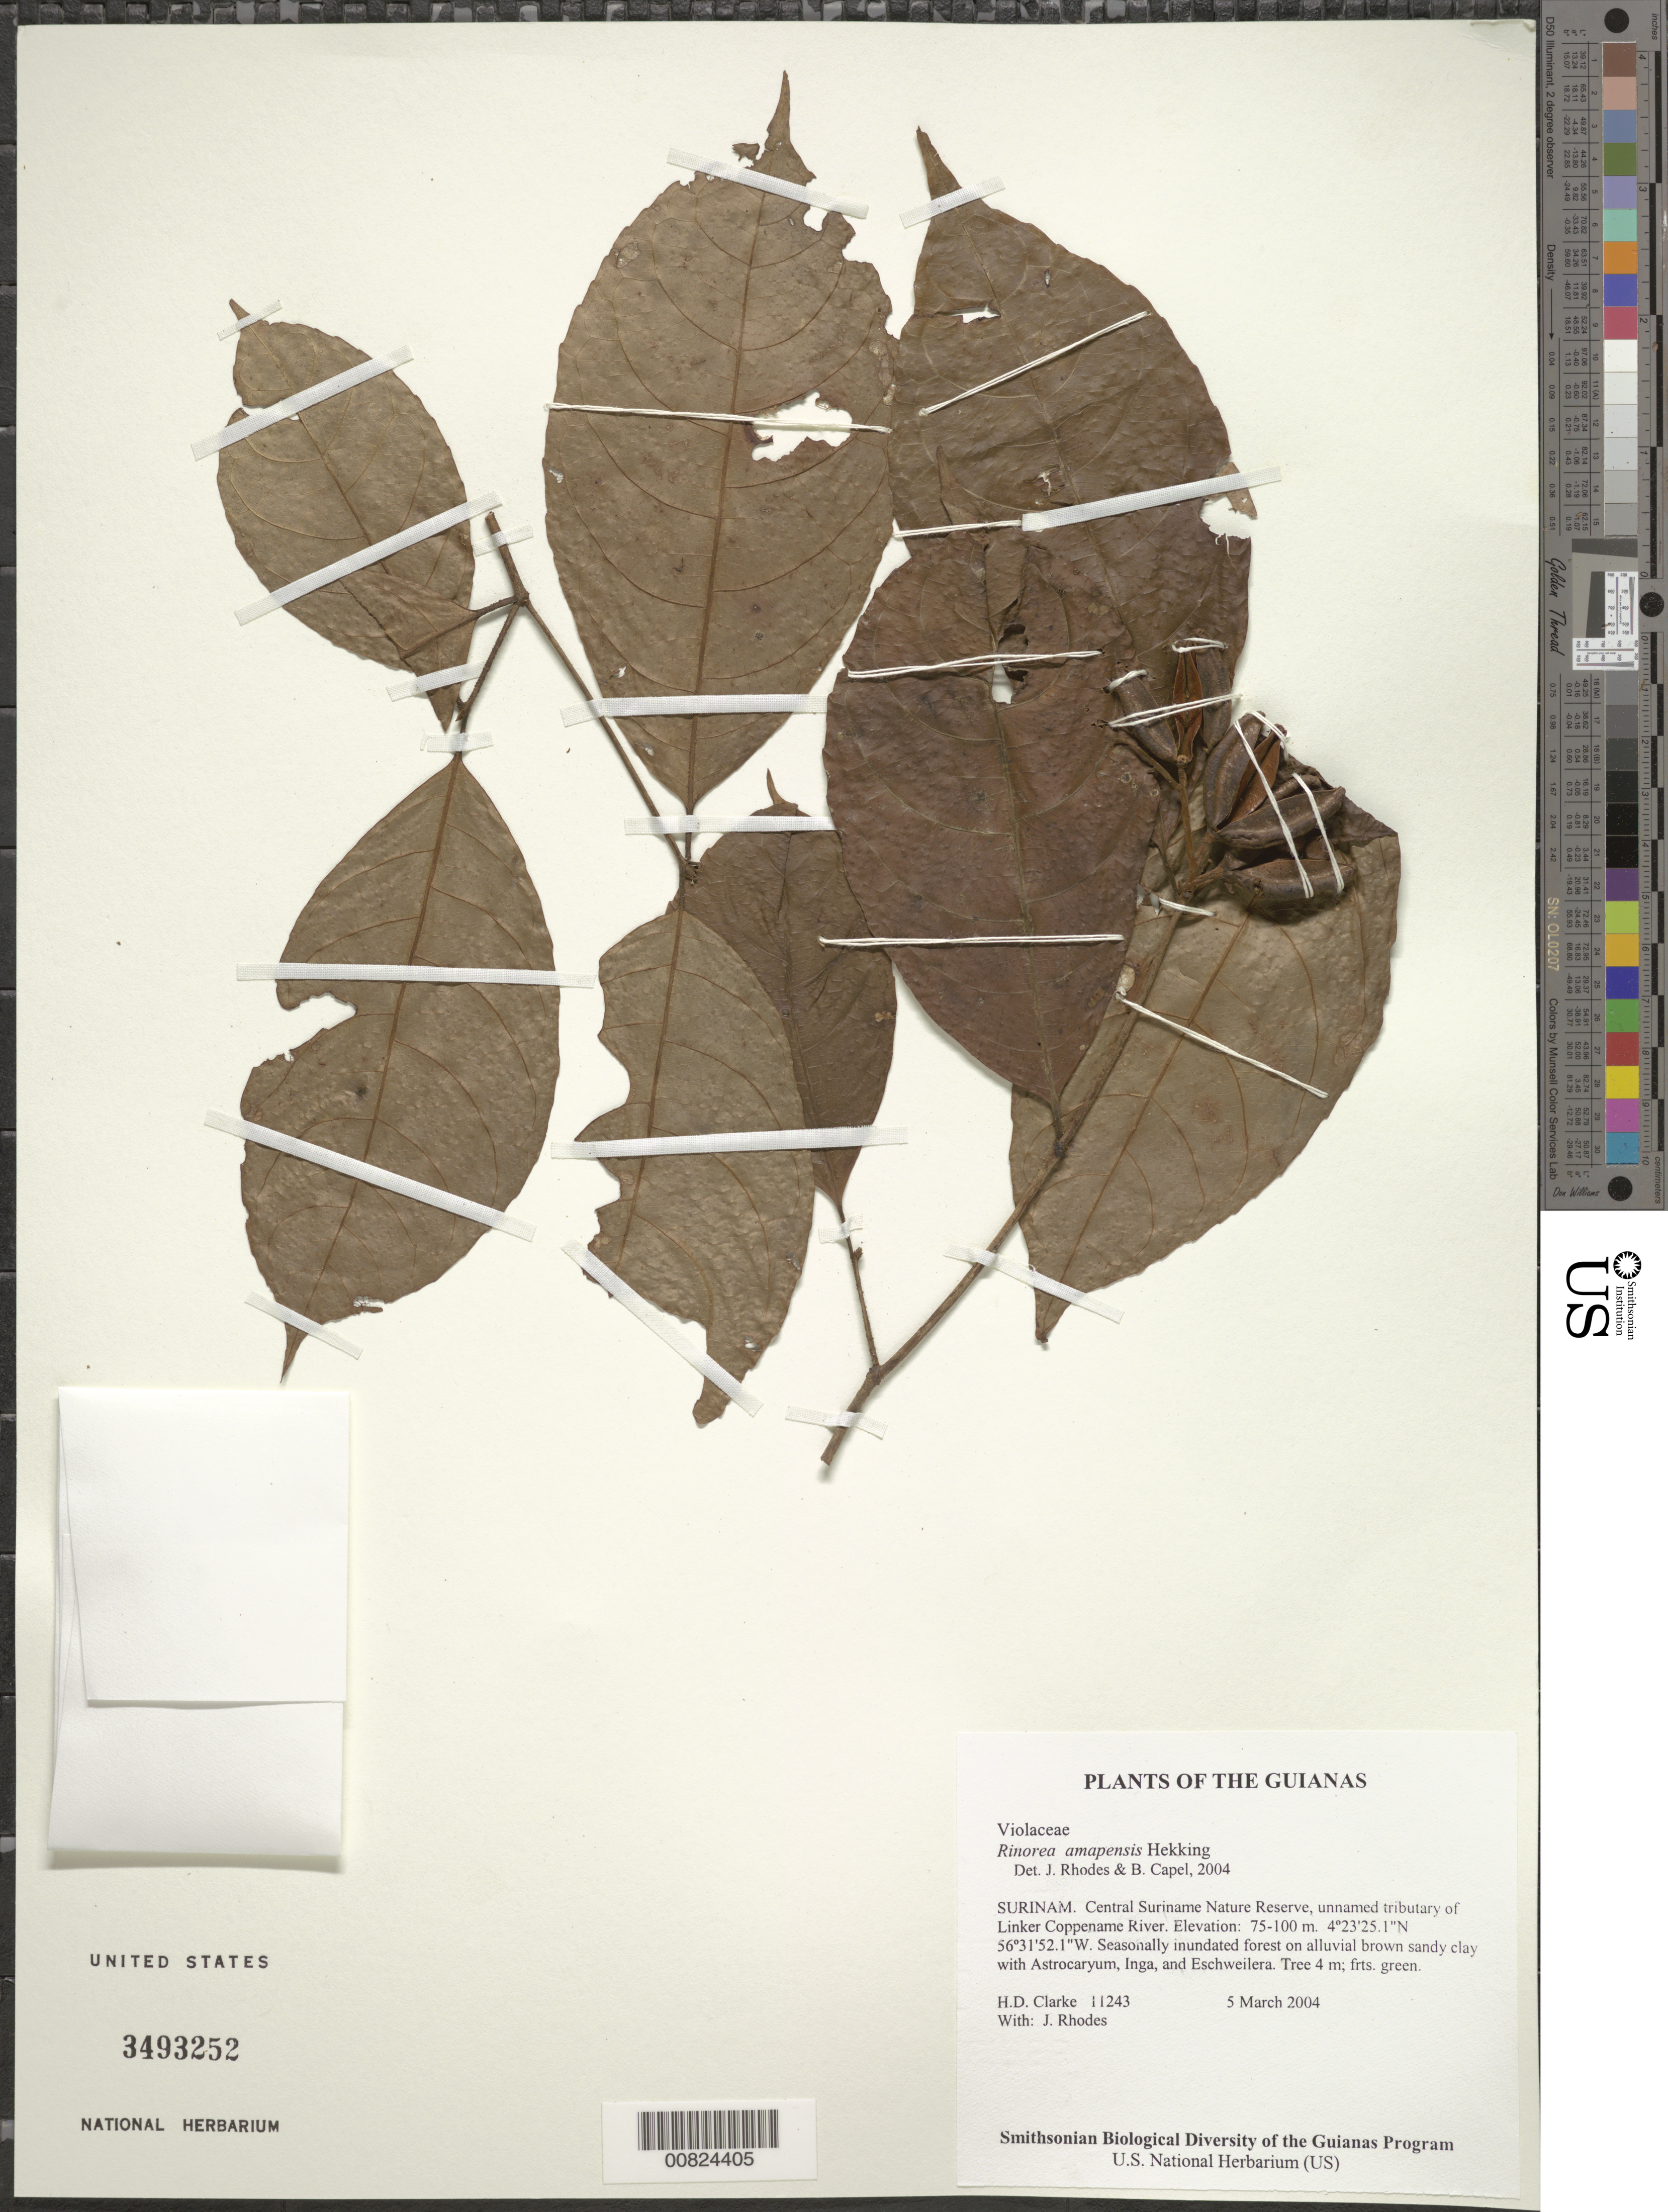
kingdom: Plantae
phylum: Tracheophyta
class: Magnoliopsida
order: Malpighiales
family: Violaceae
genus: Rinorea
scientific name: Rinorea pubiflora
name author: (Benth.) Sprague & Sandwith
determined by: Hoyos-Gomez, S. E.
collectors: H. D. Clarke & J. Rhodes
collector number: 11243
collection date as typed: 5 March 2004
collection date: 2004-03-05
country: Suriname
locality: Central Suriname Nature Reserve, unnamed tributary of Linker Coppename River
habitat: Seasonally inundated forest on alluvial brown sandy clay with Astrocaryum, Inga, and Eschweilera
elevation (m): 75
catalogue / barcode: US 3493252